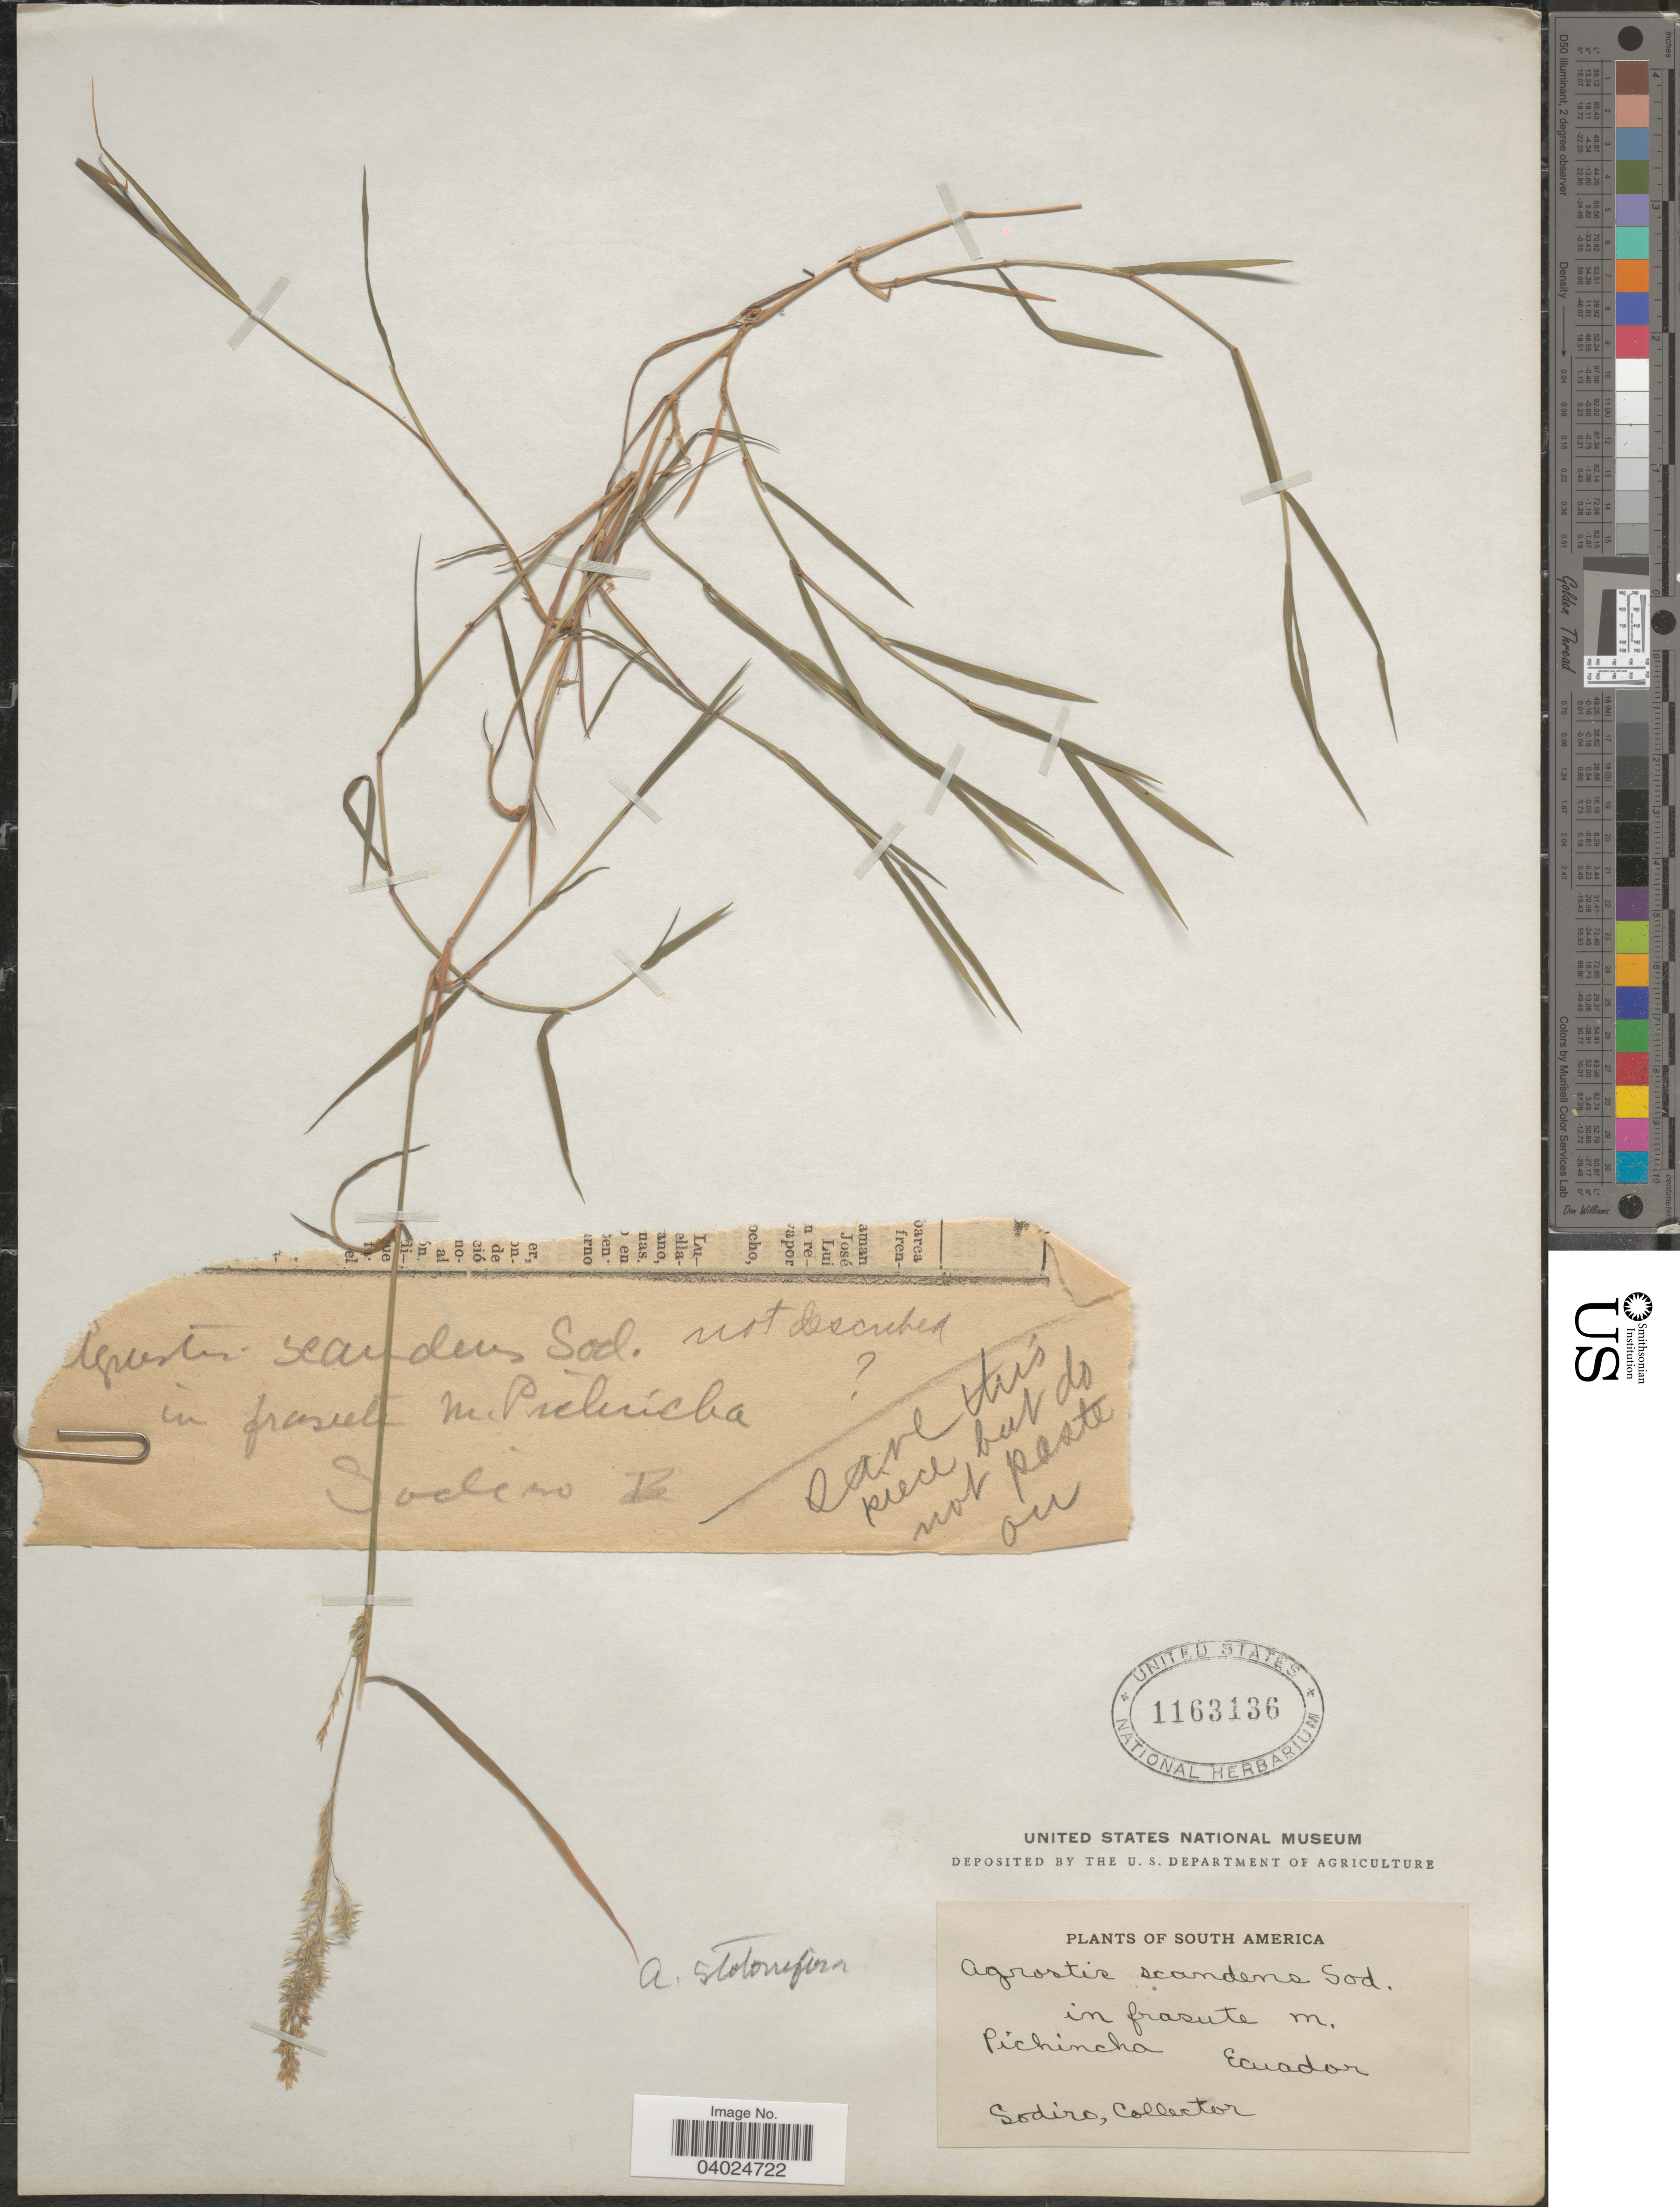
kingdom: Plantae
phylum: Tracheophyta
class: Liliopsida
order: Poales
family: Poaceae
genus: Agrostis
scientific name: Agrostis stolonifera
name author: L.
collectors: Sodiro, --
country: Ecuador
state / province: Pichincha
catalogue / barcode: US 1163136